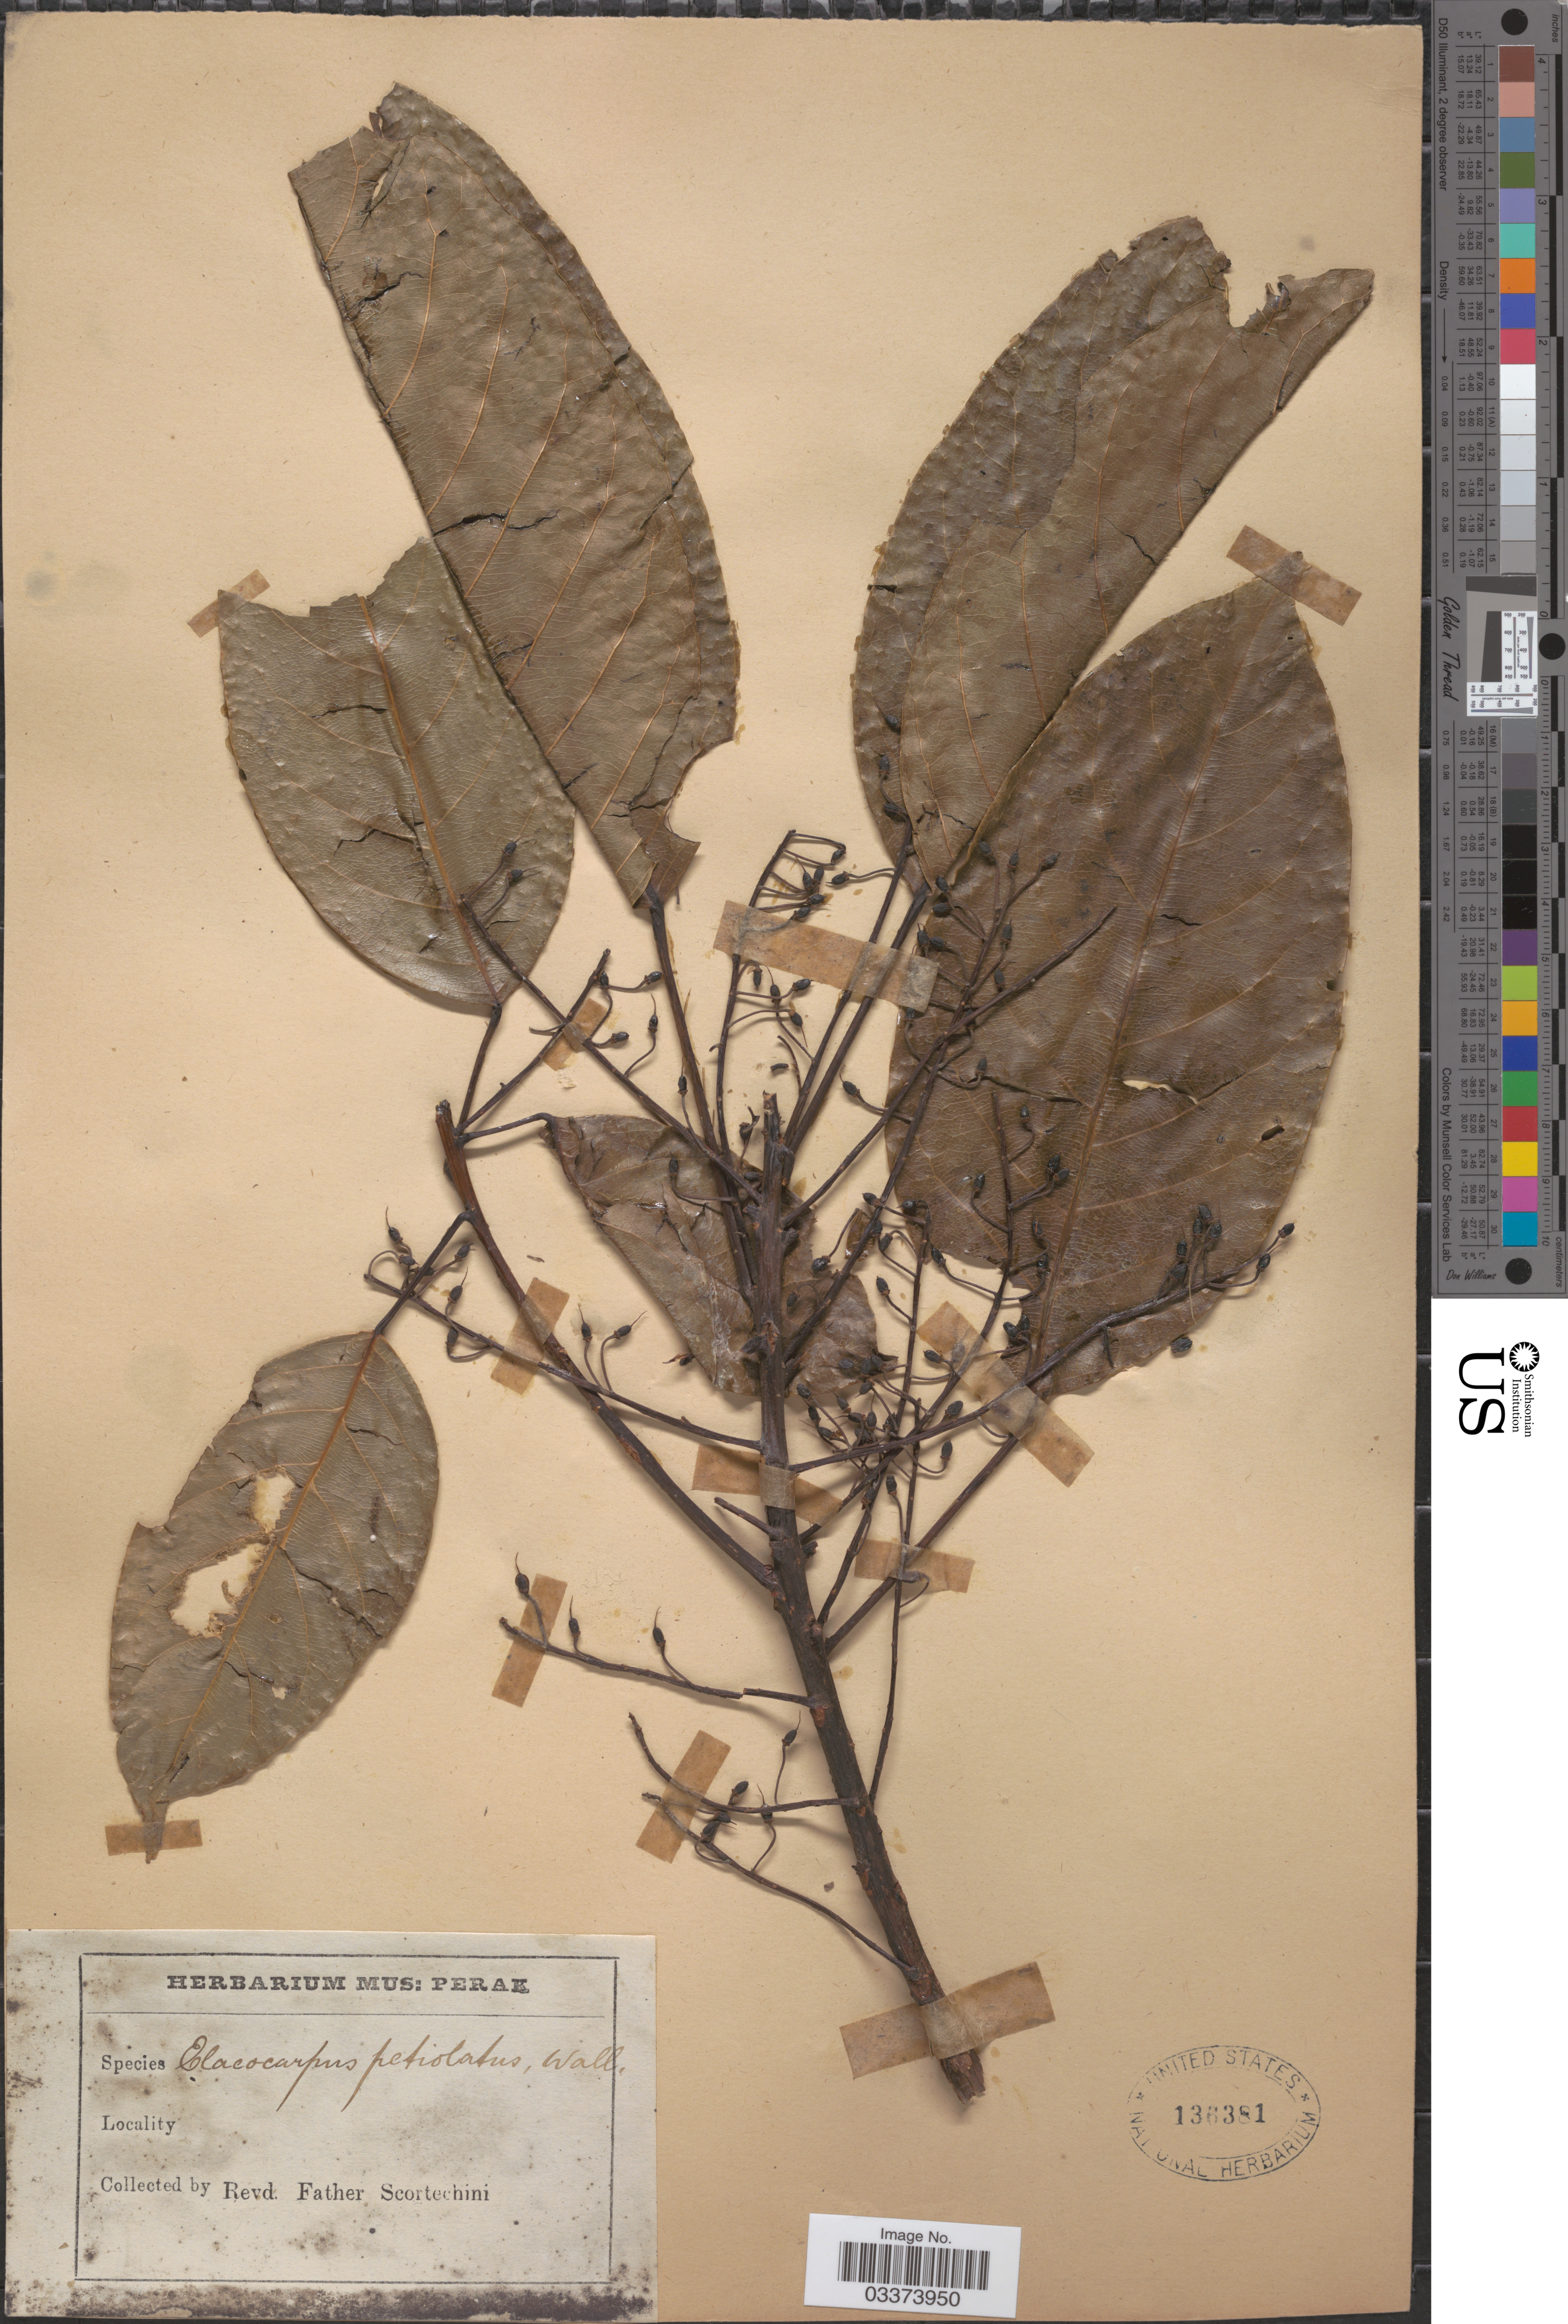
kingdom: Plantae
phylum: Tracheophyta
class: Magnoliopsida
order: Oxalidales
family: Elaeocarpaceae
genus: Elaeocarpus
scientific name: Elaeocarpus petiolatus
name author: (Jack) Wall.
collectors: Fr. Scortechini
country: Malaysia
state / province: Perak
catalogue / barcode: US 136381